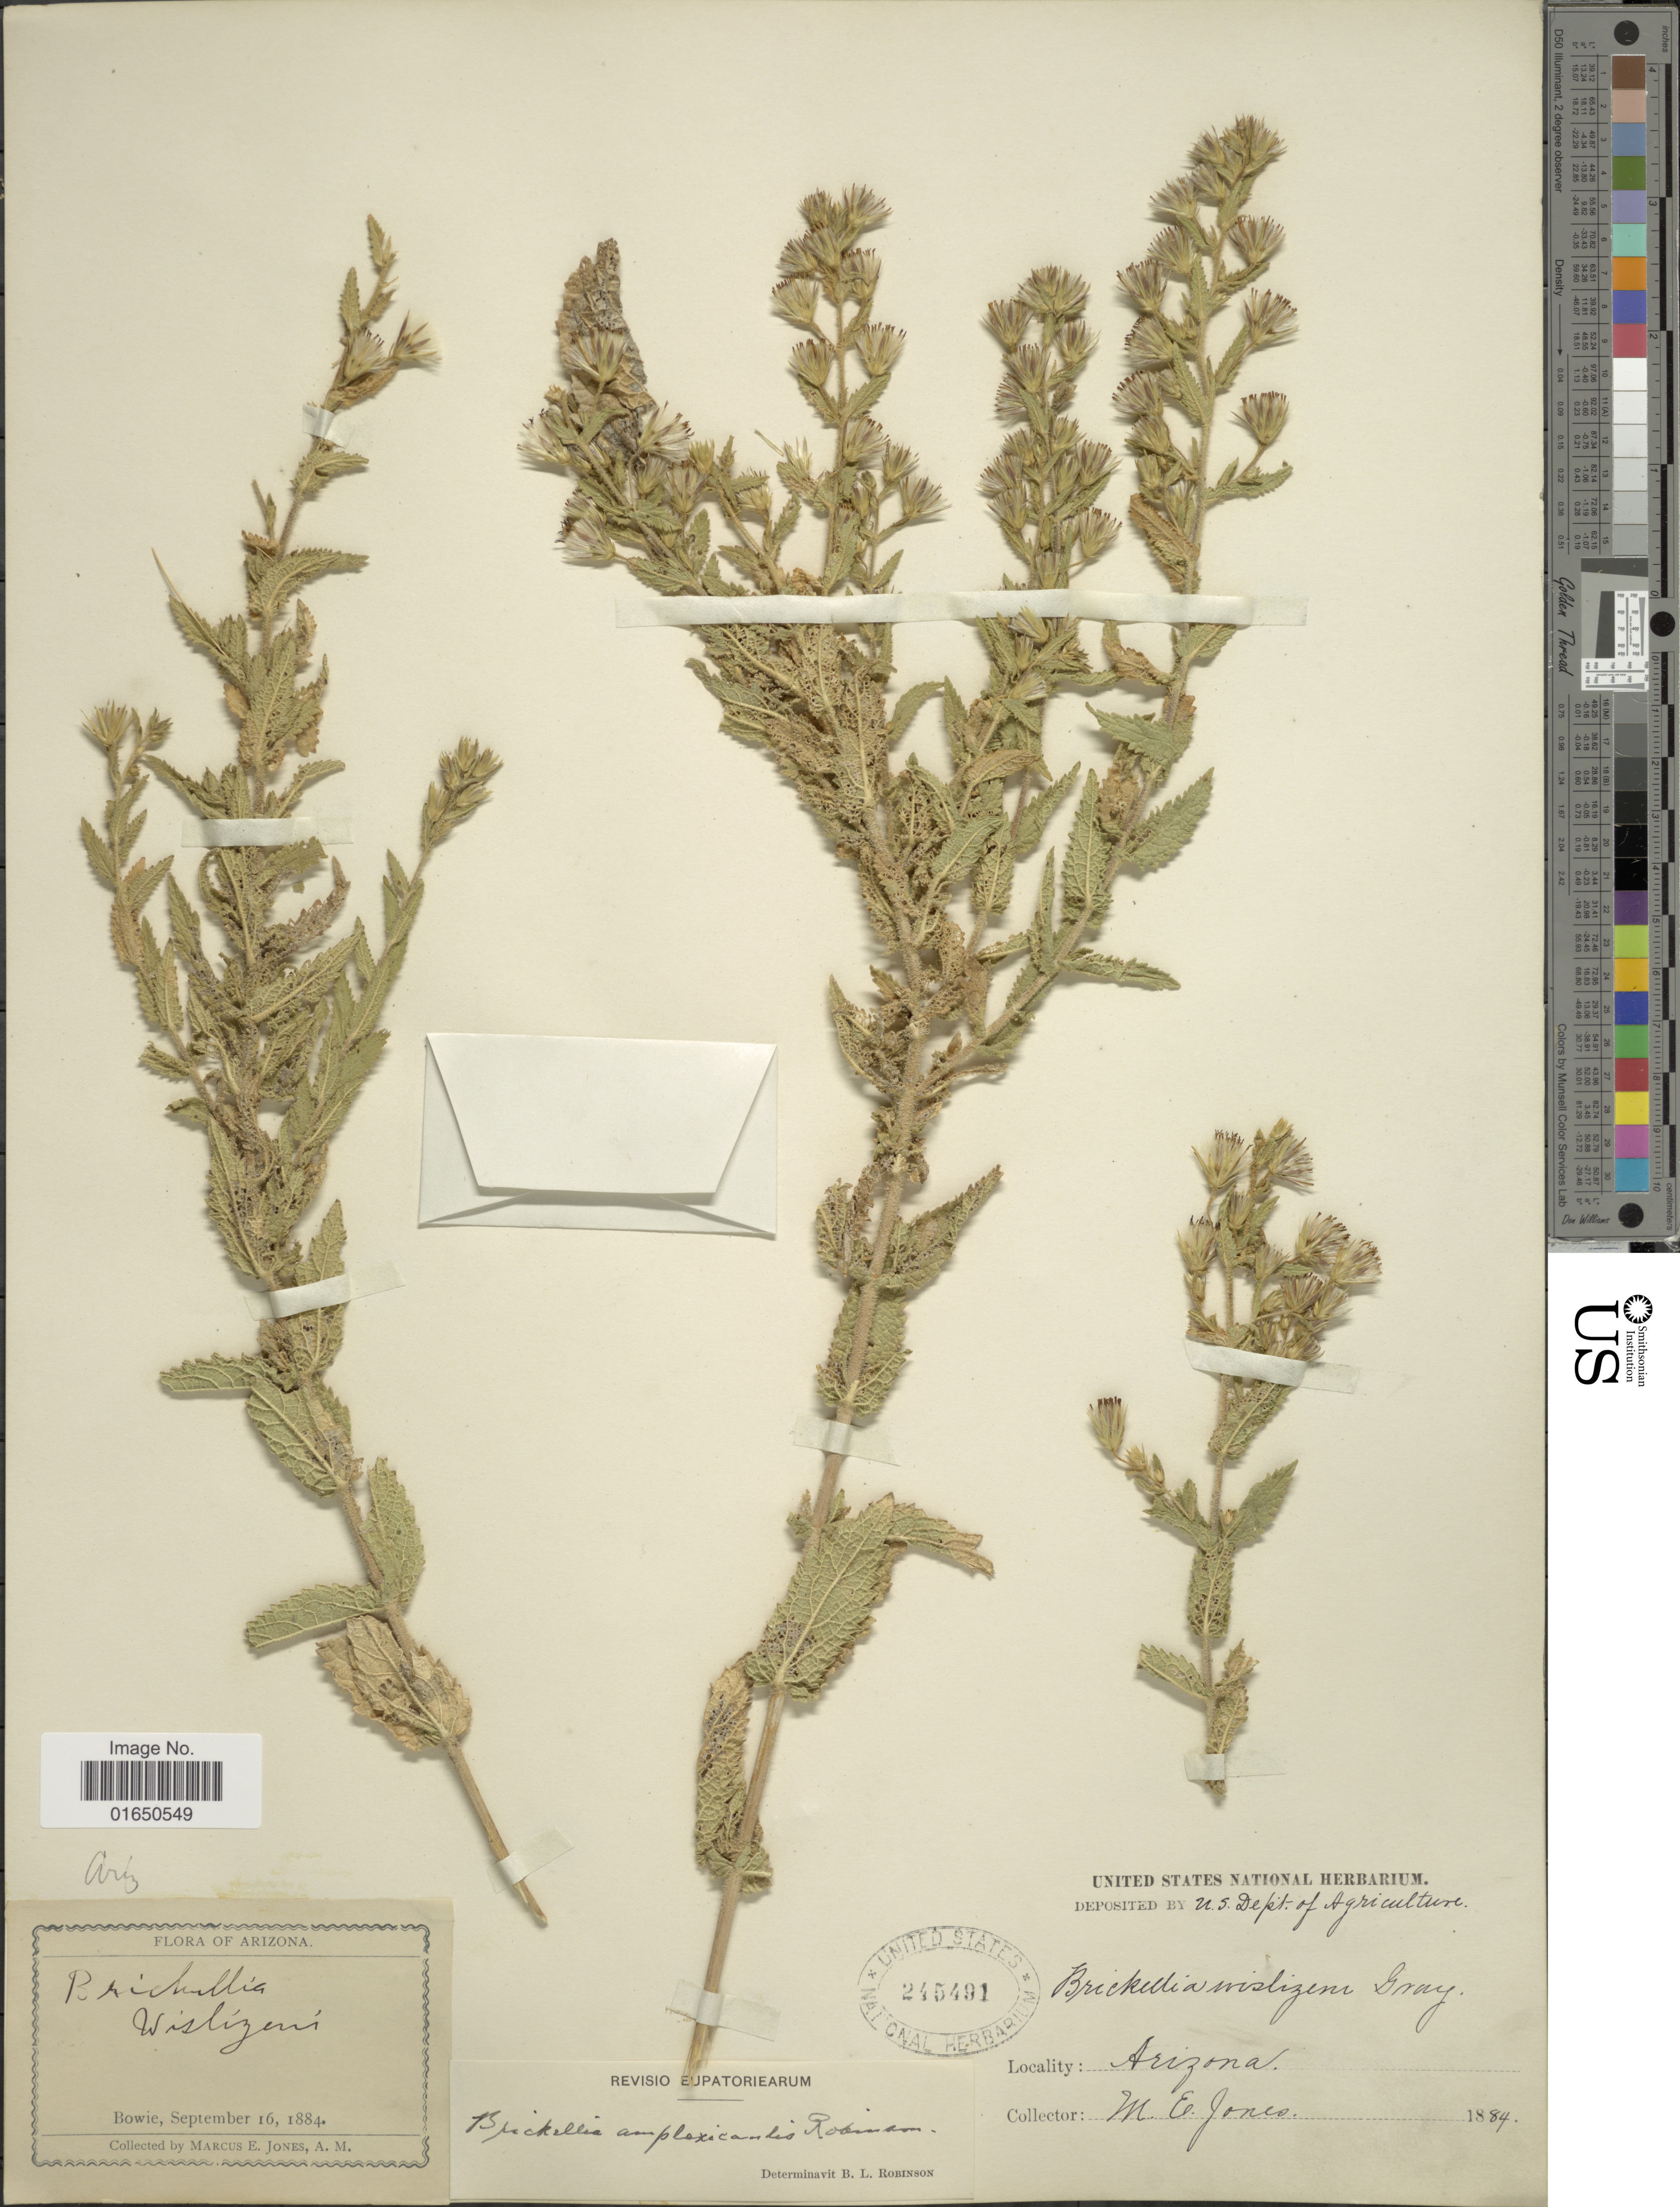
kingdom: Plantae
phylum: Tracheophyta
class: Magnoliopsida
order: Asterales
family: Asteraceae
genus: Brickellia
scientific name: Brickellia amplexicaulis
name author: B.L. Rob.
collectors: M. E. Jones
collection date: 1884-09-16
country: United States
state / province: Arizona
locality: Bowie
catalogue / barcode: US 245491